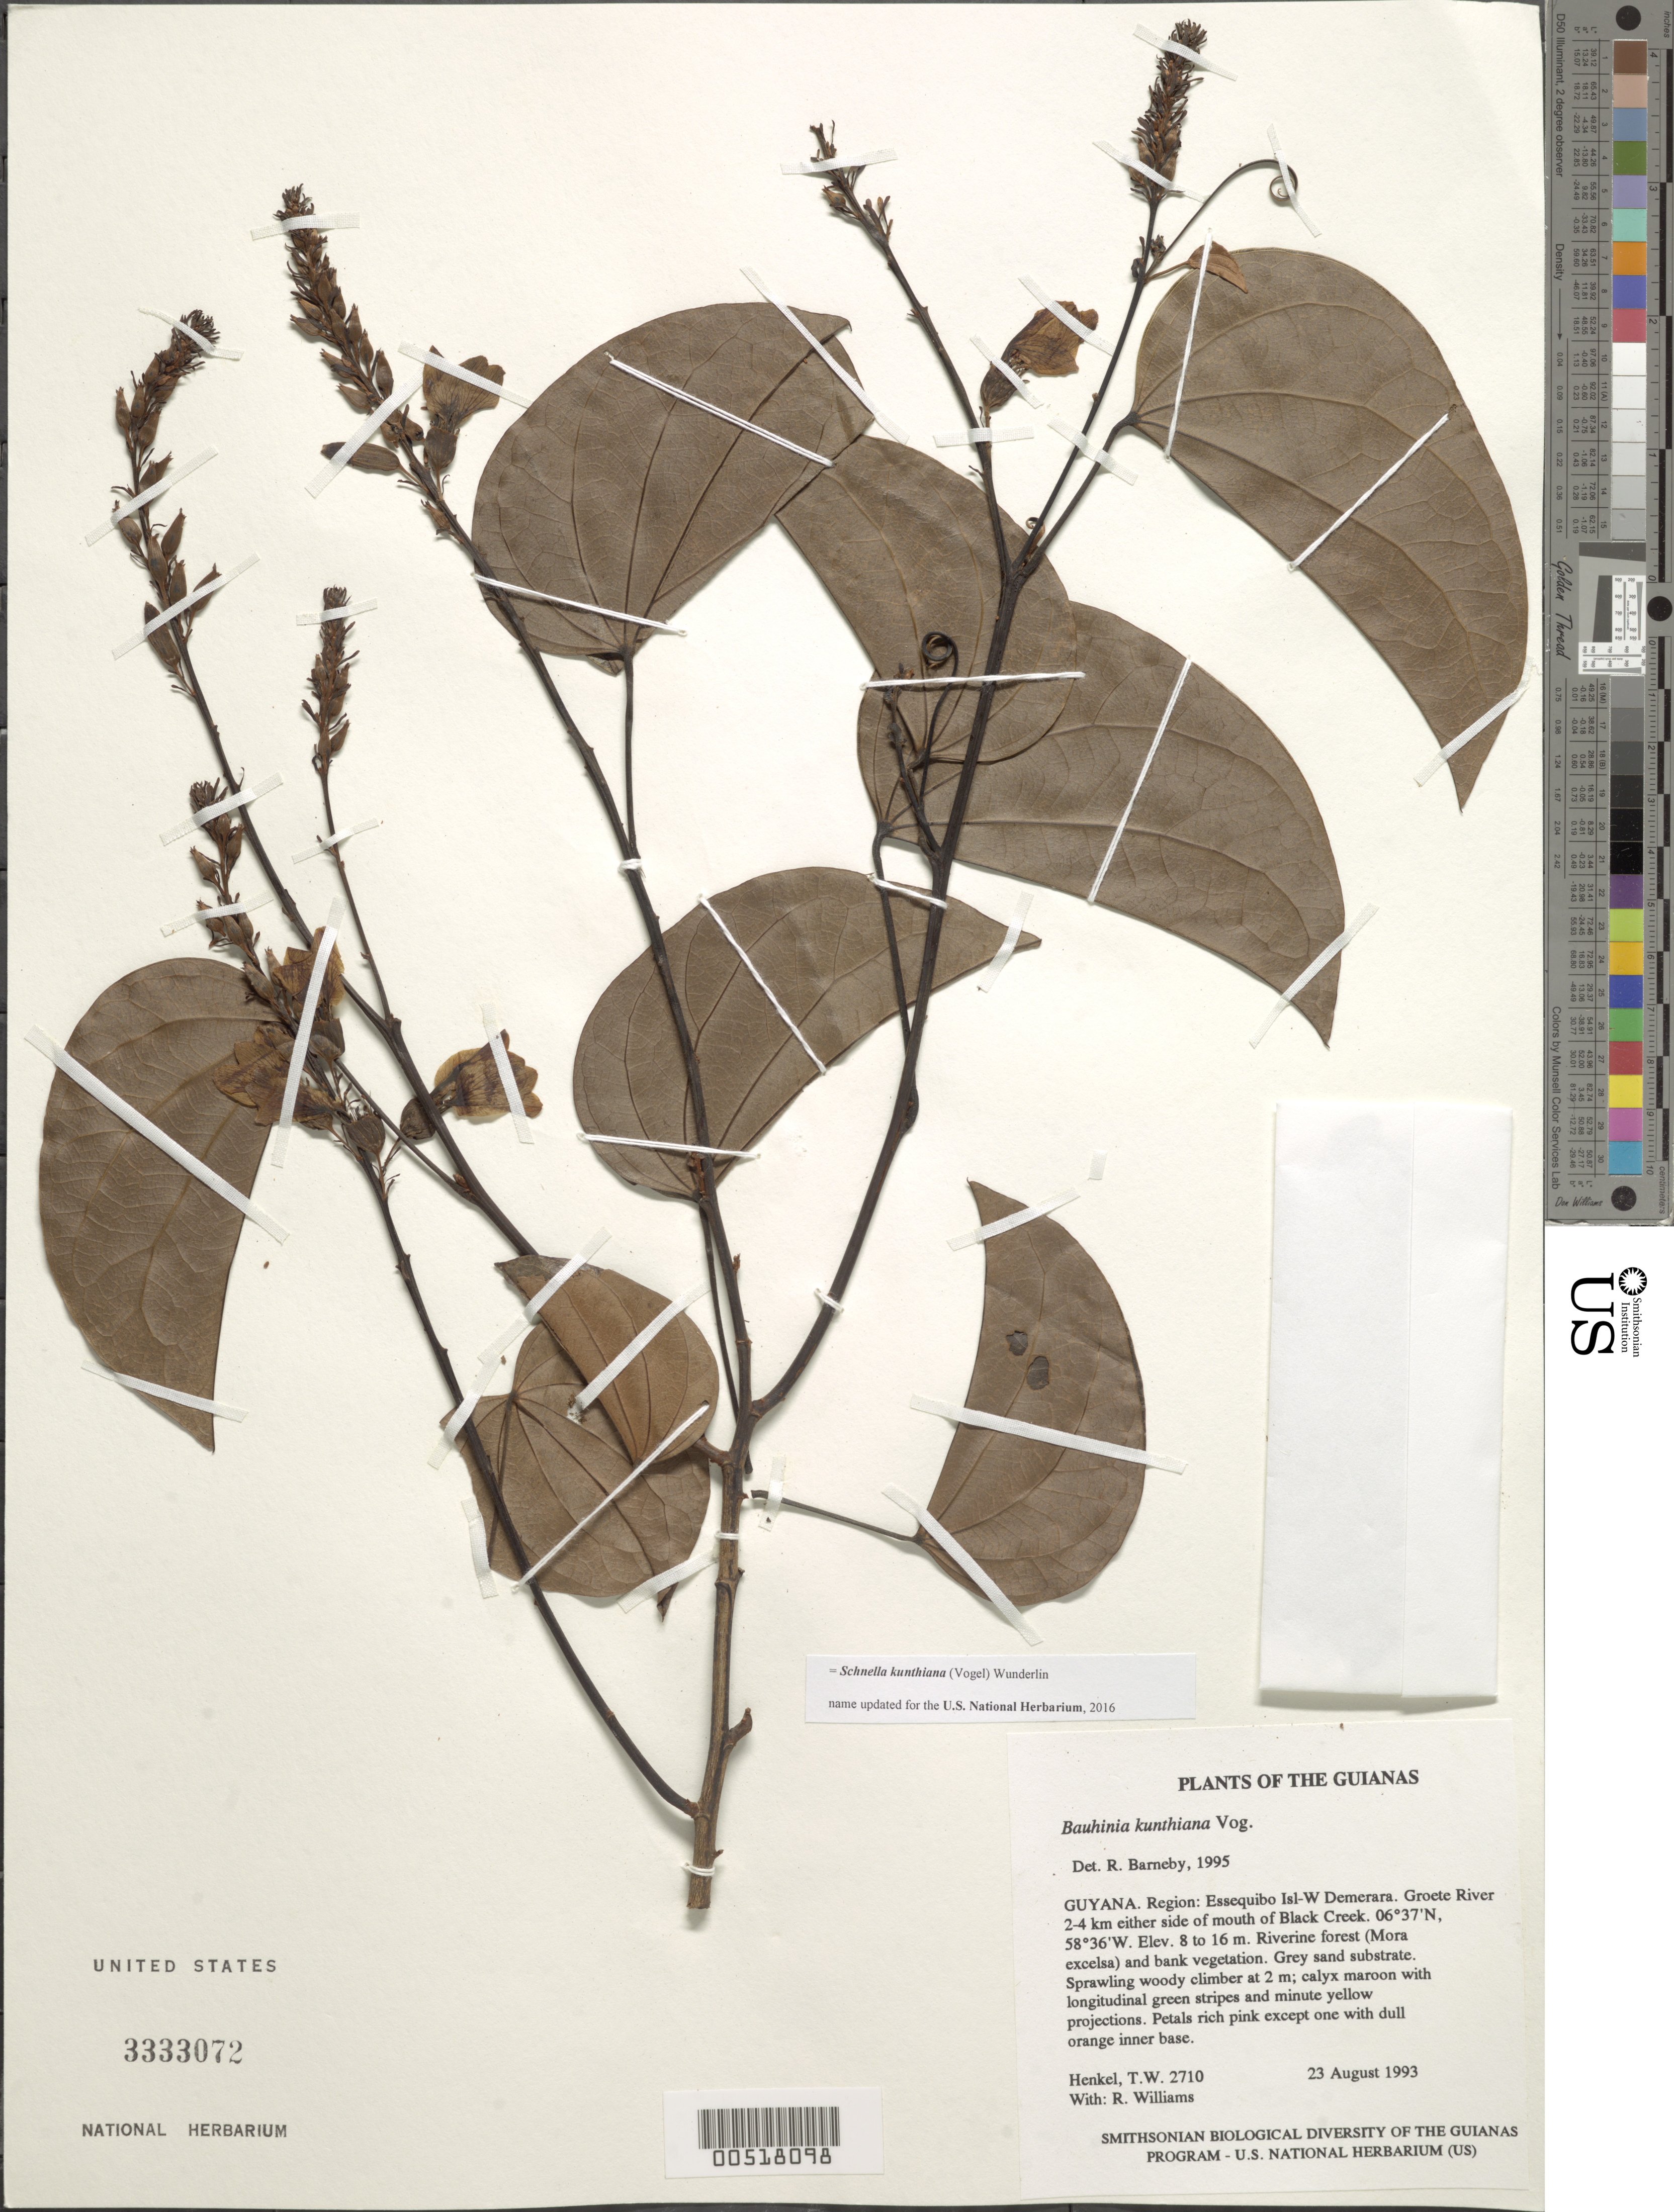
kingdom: Plantae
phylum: Tracheophyta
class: Magnoliopsida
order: Fabales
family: Fabaceae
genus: Schnella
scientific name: Schnella kunthiana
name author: (Vogel) Wunderlin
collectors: T. Henkel & R. Williams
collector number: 2710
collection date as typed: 23 August 1993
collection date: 1993-08-23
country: Guyana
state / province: Essequibo Isl-W. Demerara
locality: Groete River 2-4 km either side of mouth of Black Creek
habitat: Riverine forest (Mora excelsa) and bank vegetation. Grey sand substrate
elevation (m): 8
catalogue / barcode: US 3333072